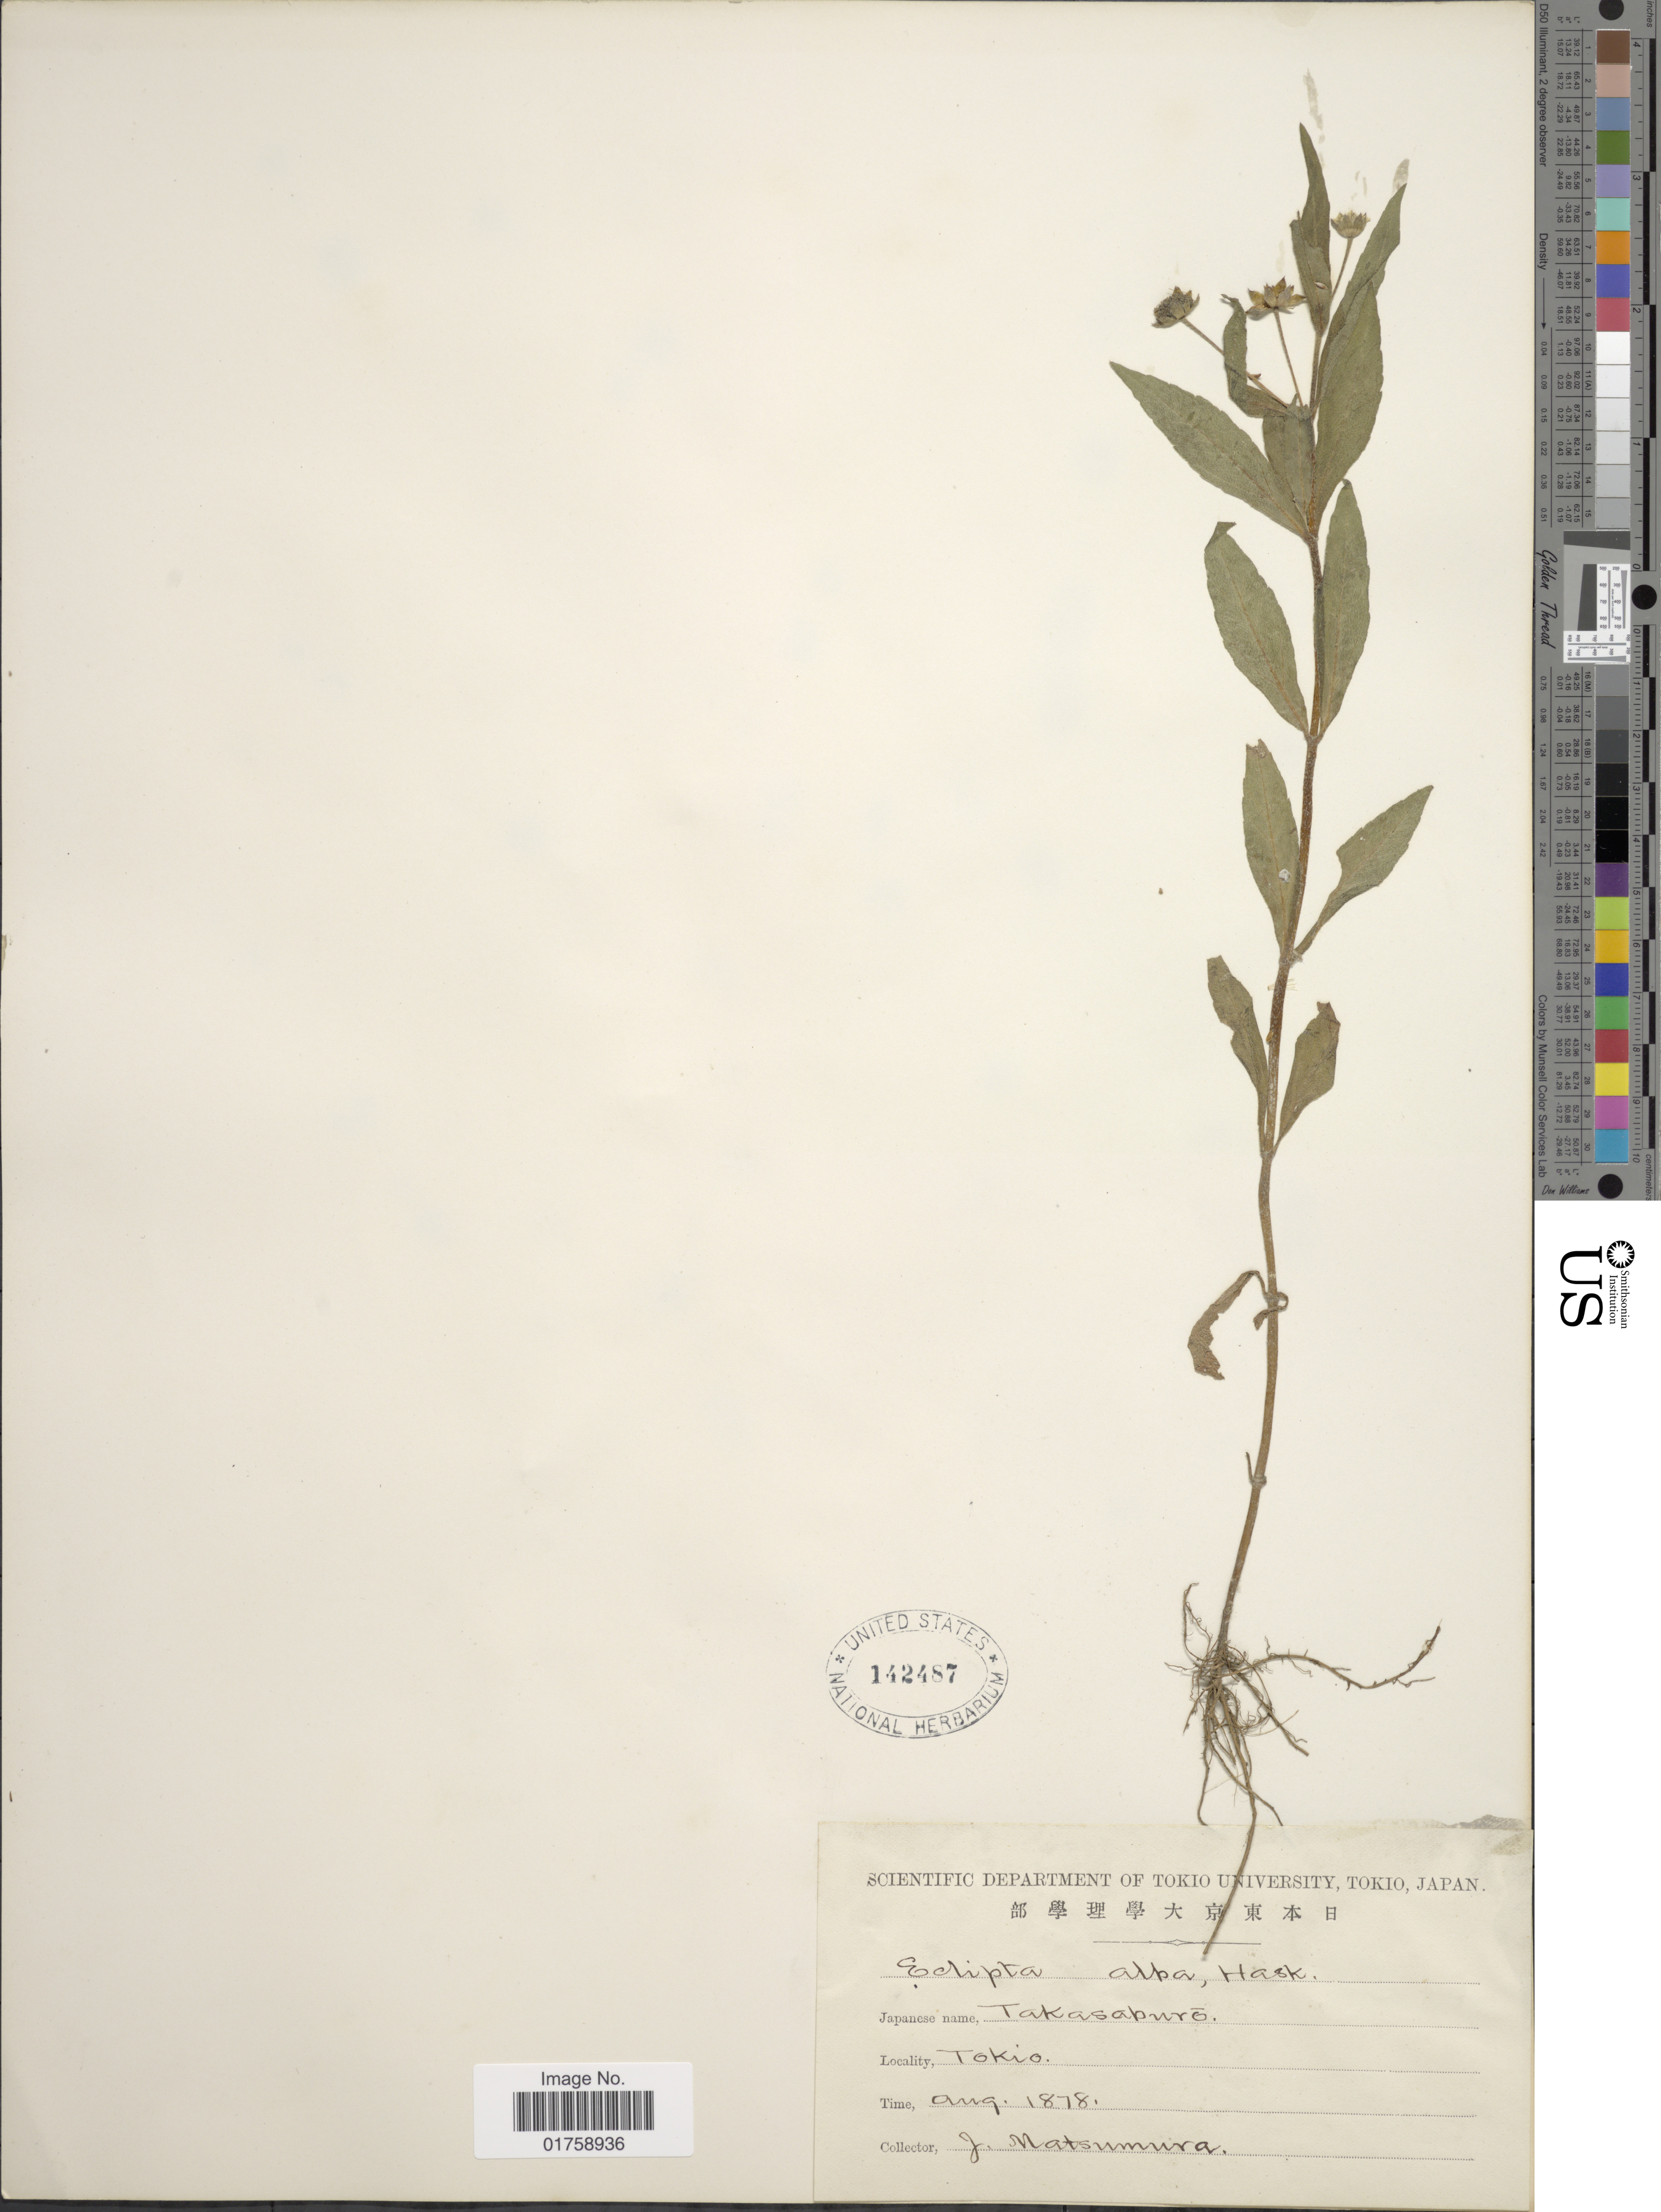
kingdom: Plantae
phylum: Tracheophyta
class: Magnoliopsida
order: Asterales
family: Asteraceae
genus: Eclipta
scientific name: Eclipta prostrata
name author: (L.) L.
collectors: J. Matsumura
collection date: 1878-08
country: Japan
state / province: Tokyo, Federal City of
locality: Tokio.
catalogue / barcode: US 142487